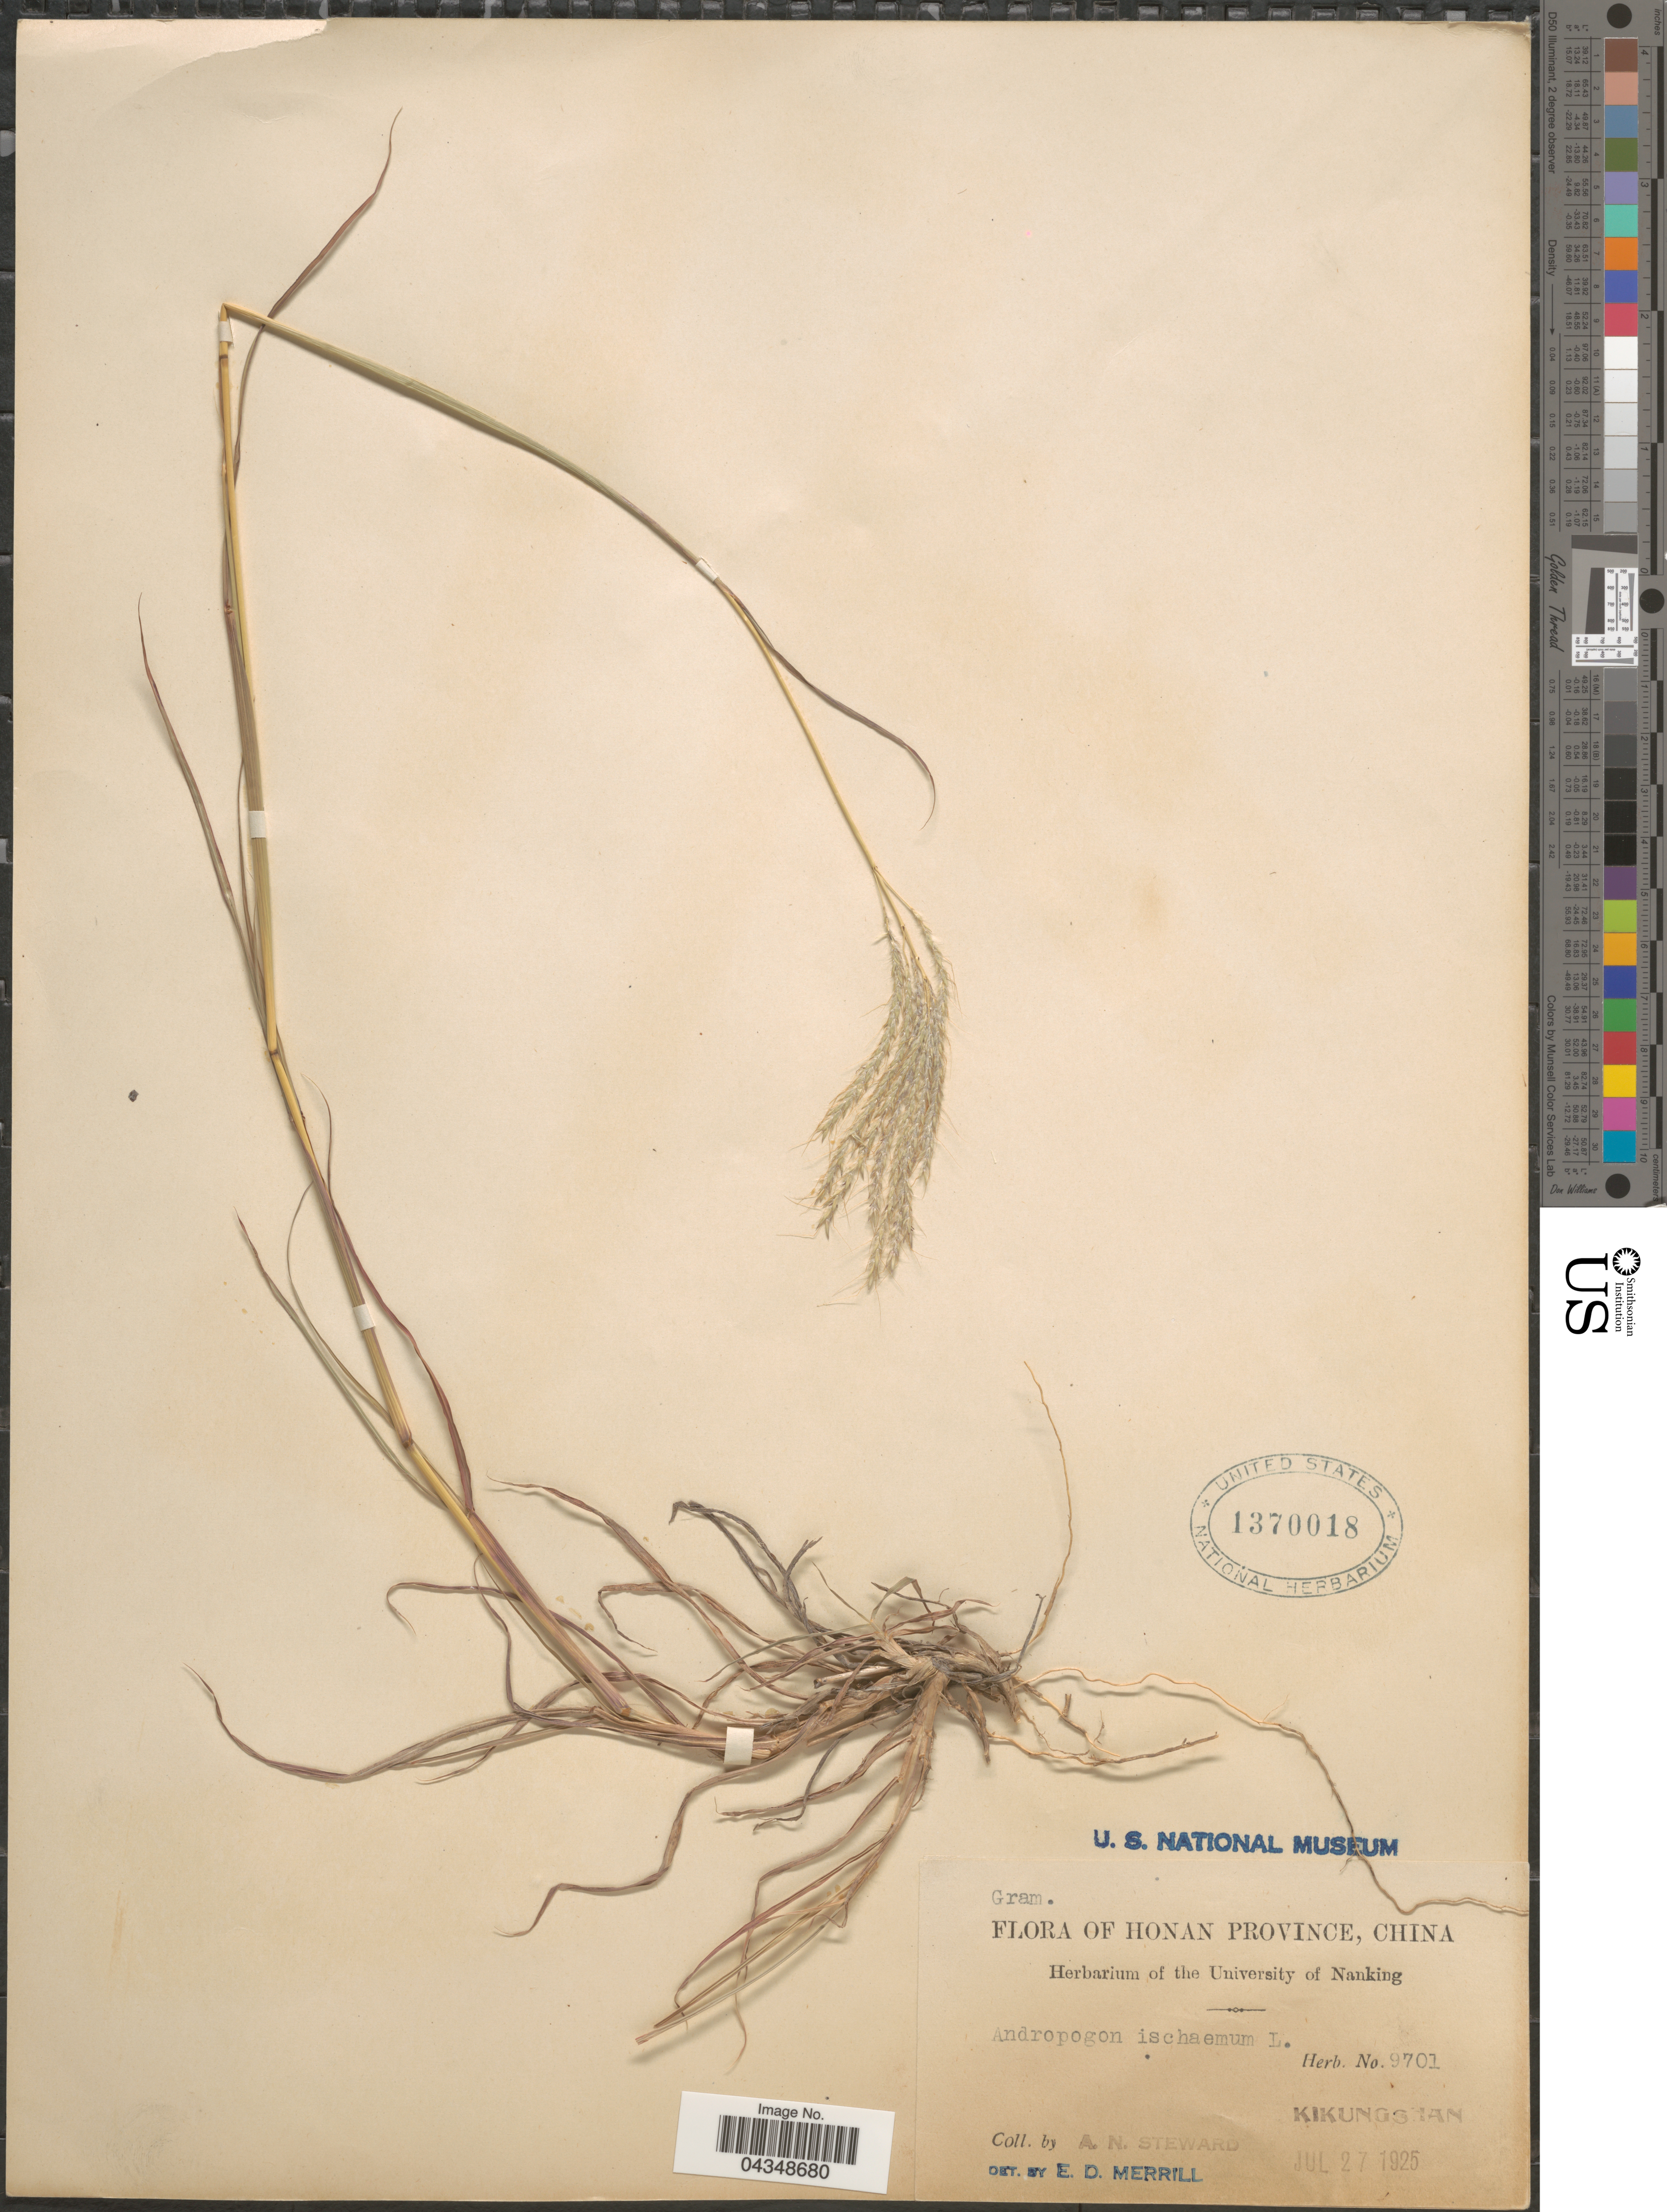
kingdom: Plantae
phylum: Tracheophyta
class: Liliopsida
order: Poales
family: Poaceae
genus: Bothriochloa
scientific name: Bothriochloa ischaemum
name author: (L.) Keng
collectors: A. N. Steward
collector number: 9701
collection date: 1925-07-27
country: China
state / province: Henan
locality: Honan Province. Kikungshan.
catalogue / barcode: US 1370018